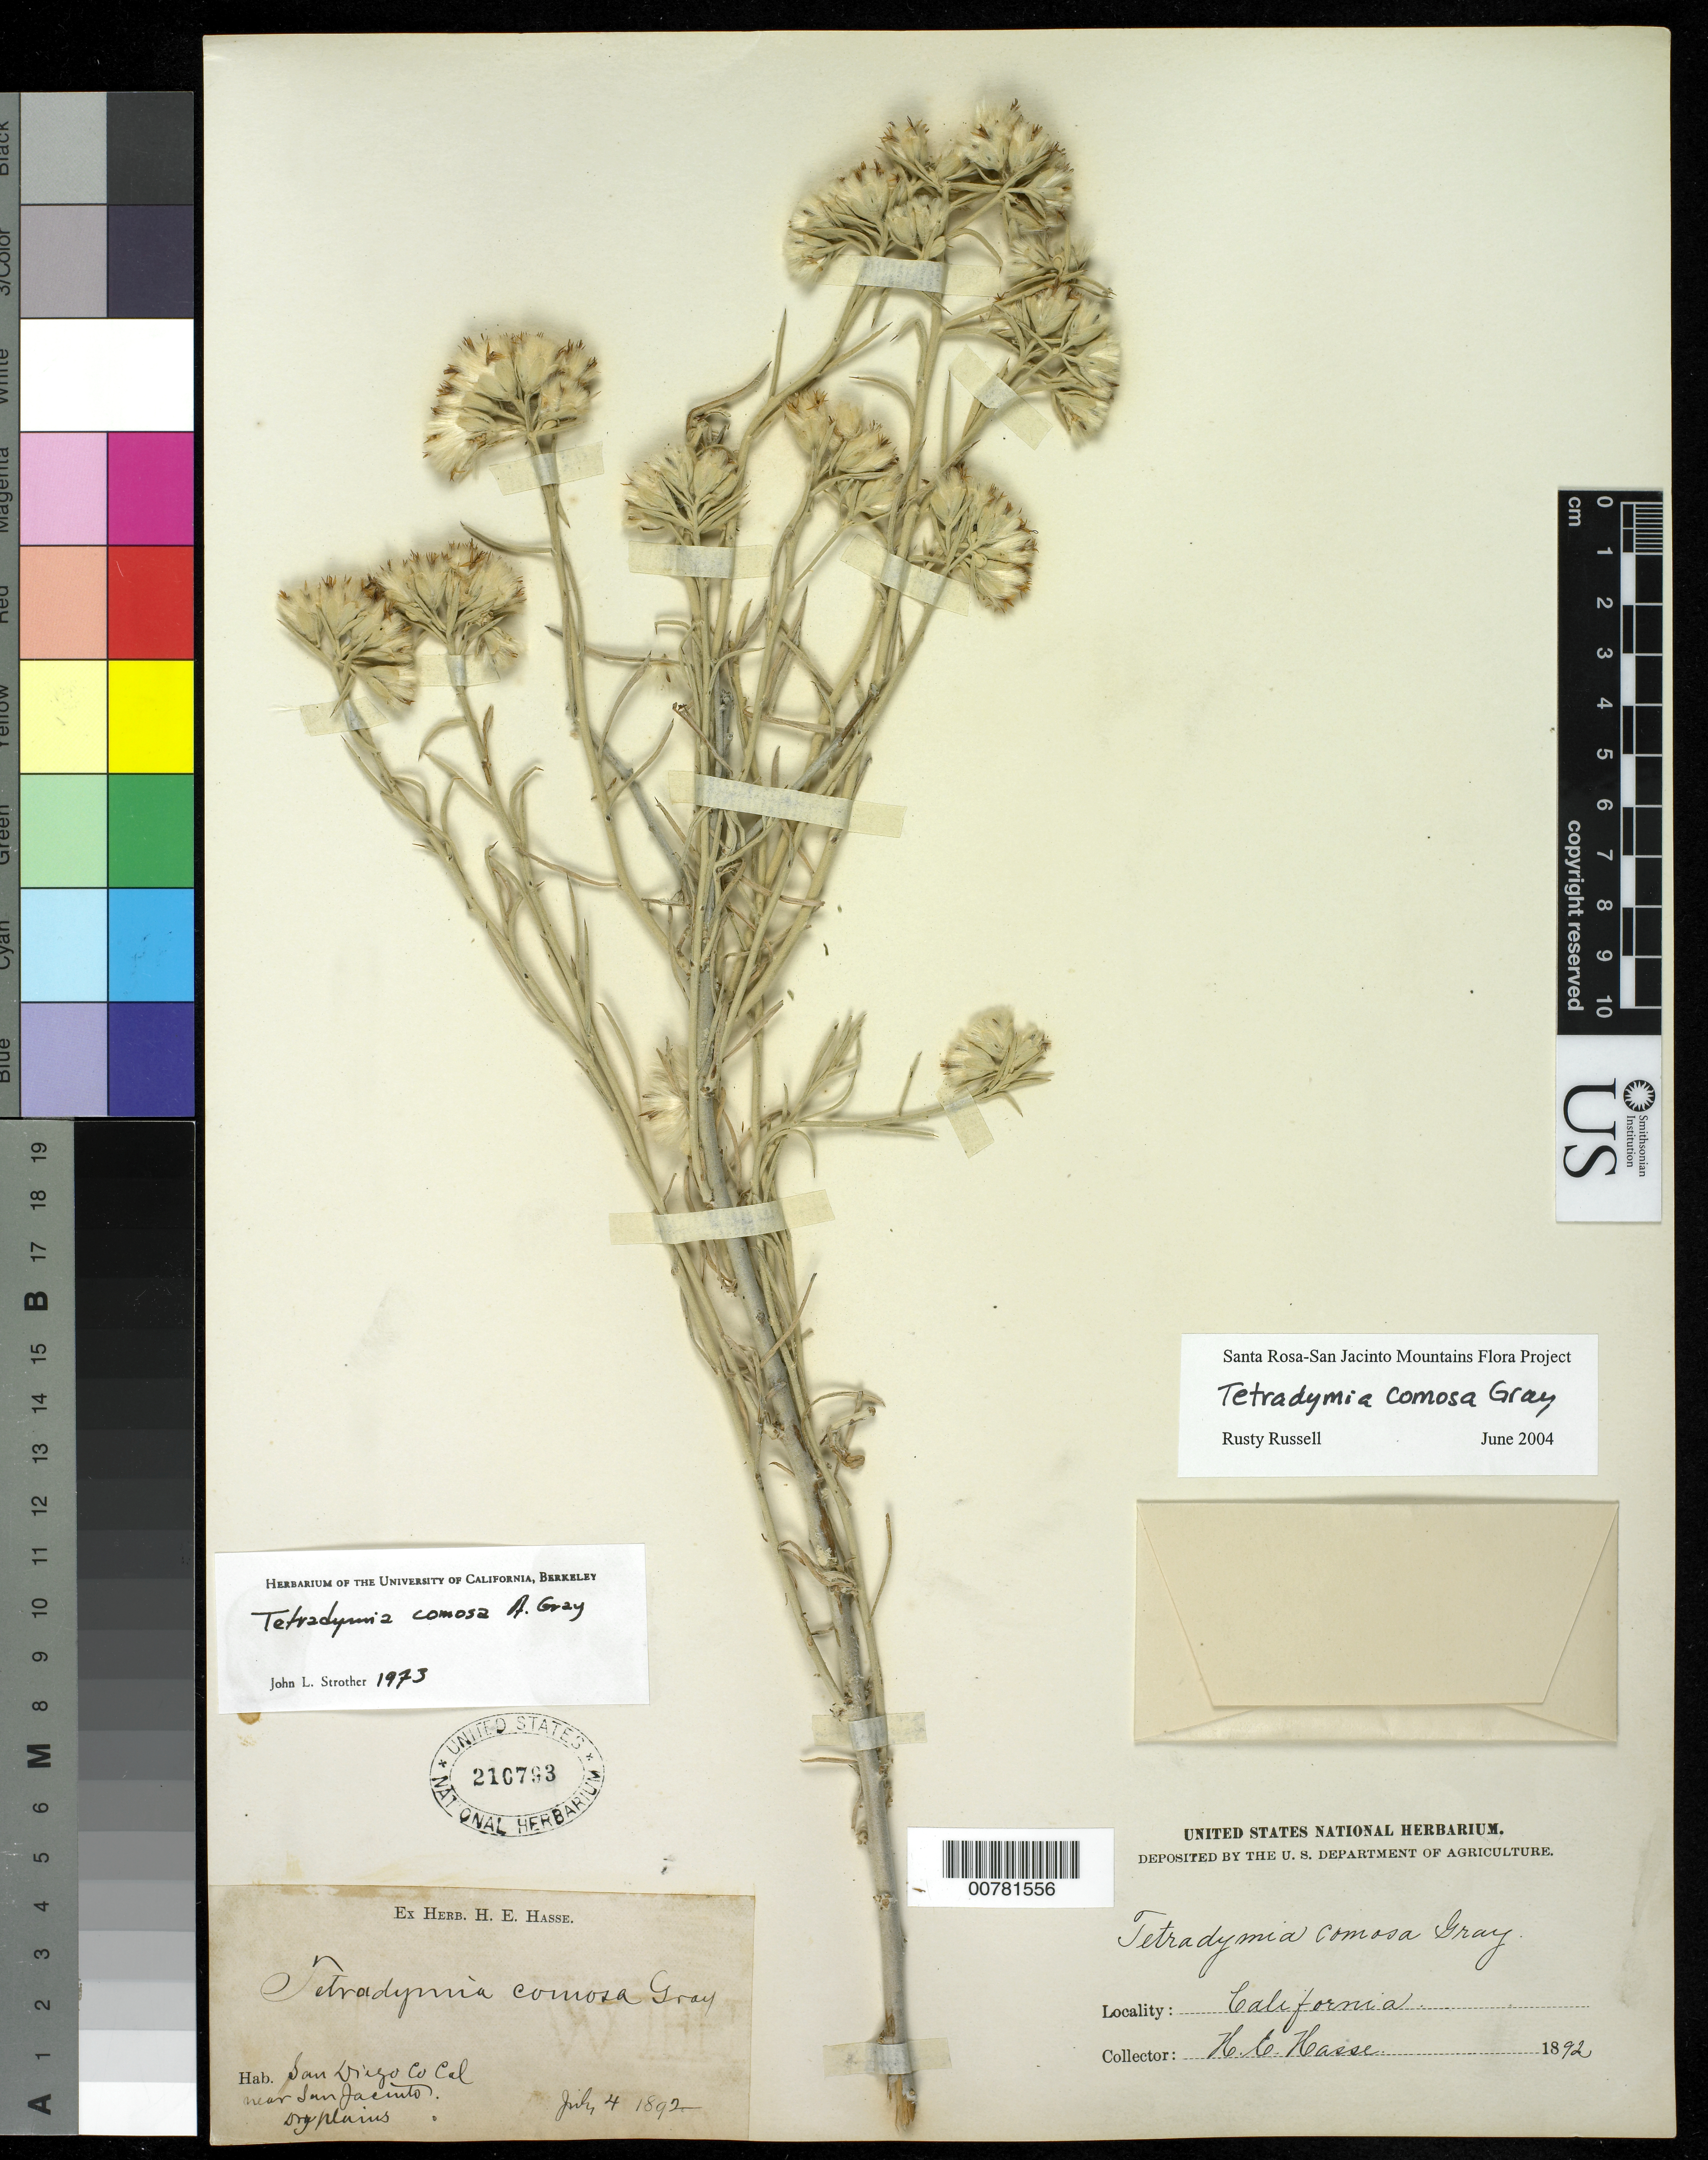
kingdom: Plantae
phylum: Tracheophyta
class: Magnoliopsida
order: Asterales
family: Asteraceae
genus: Tetradymia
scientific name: Tetradymia comosa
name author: A. Gray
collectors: H. E. Hasse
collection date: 1892-07-04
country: United States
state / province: California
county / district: San Diego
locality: San diego Co., near San Jacinto.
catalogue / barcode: US 210793